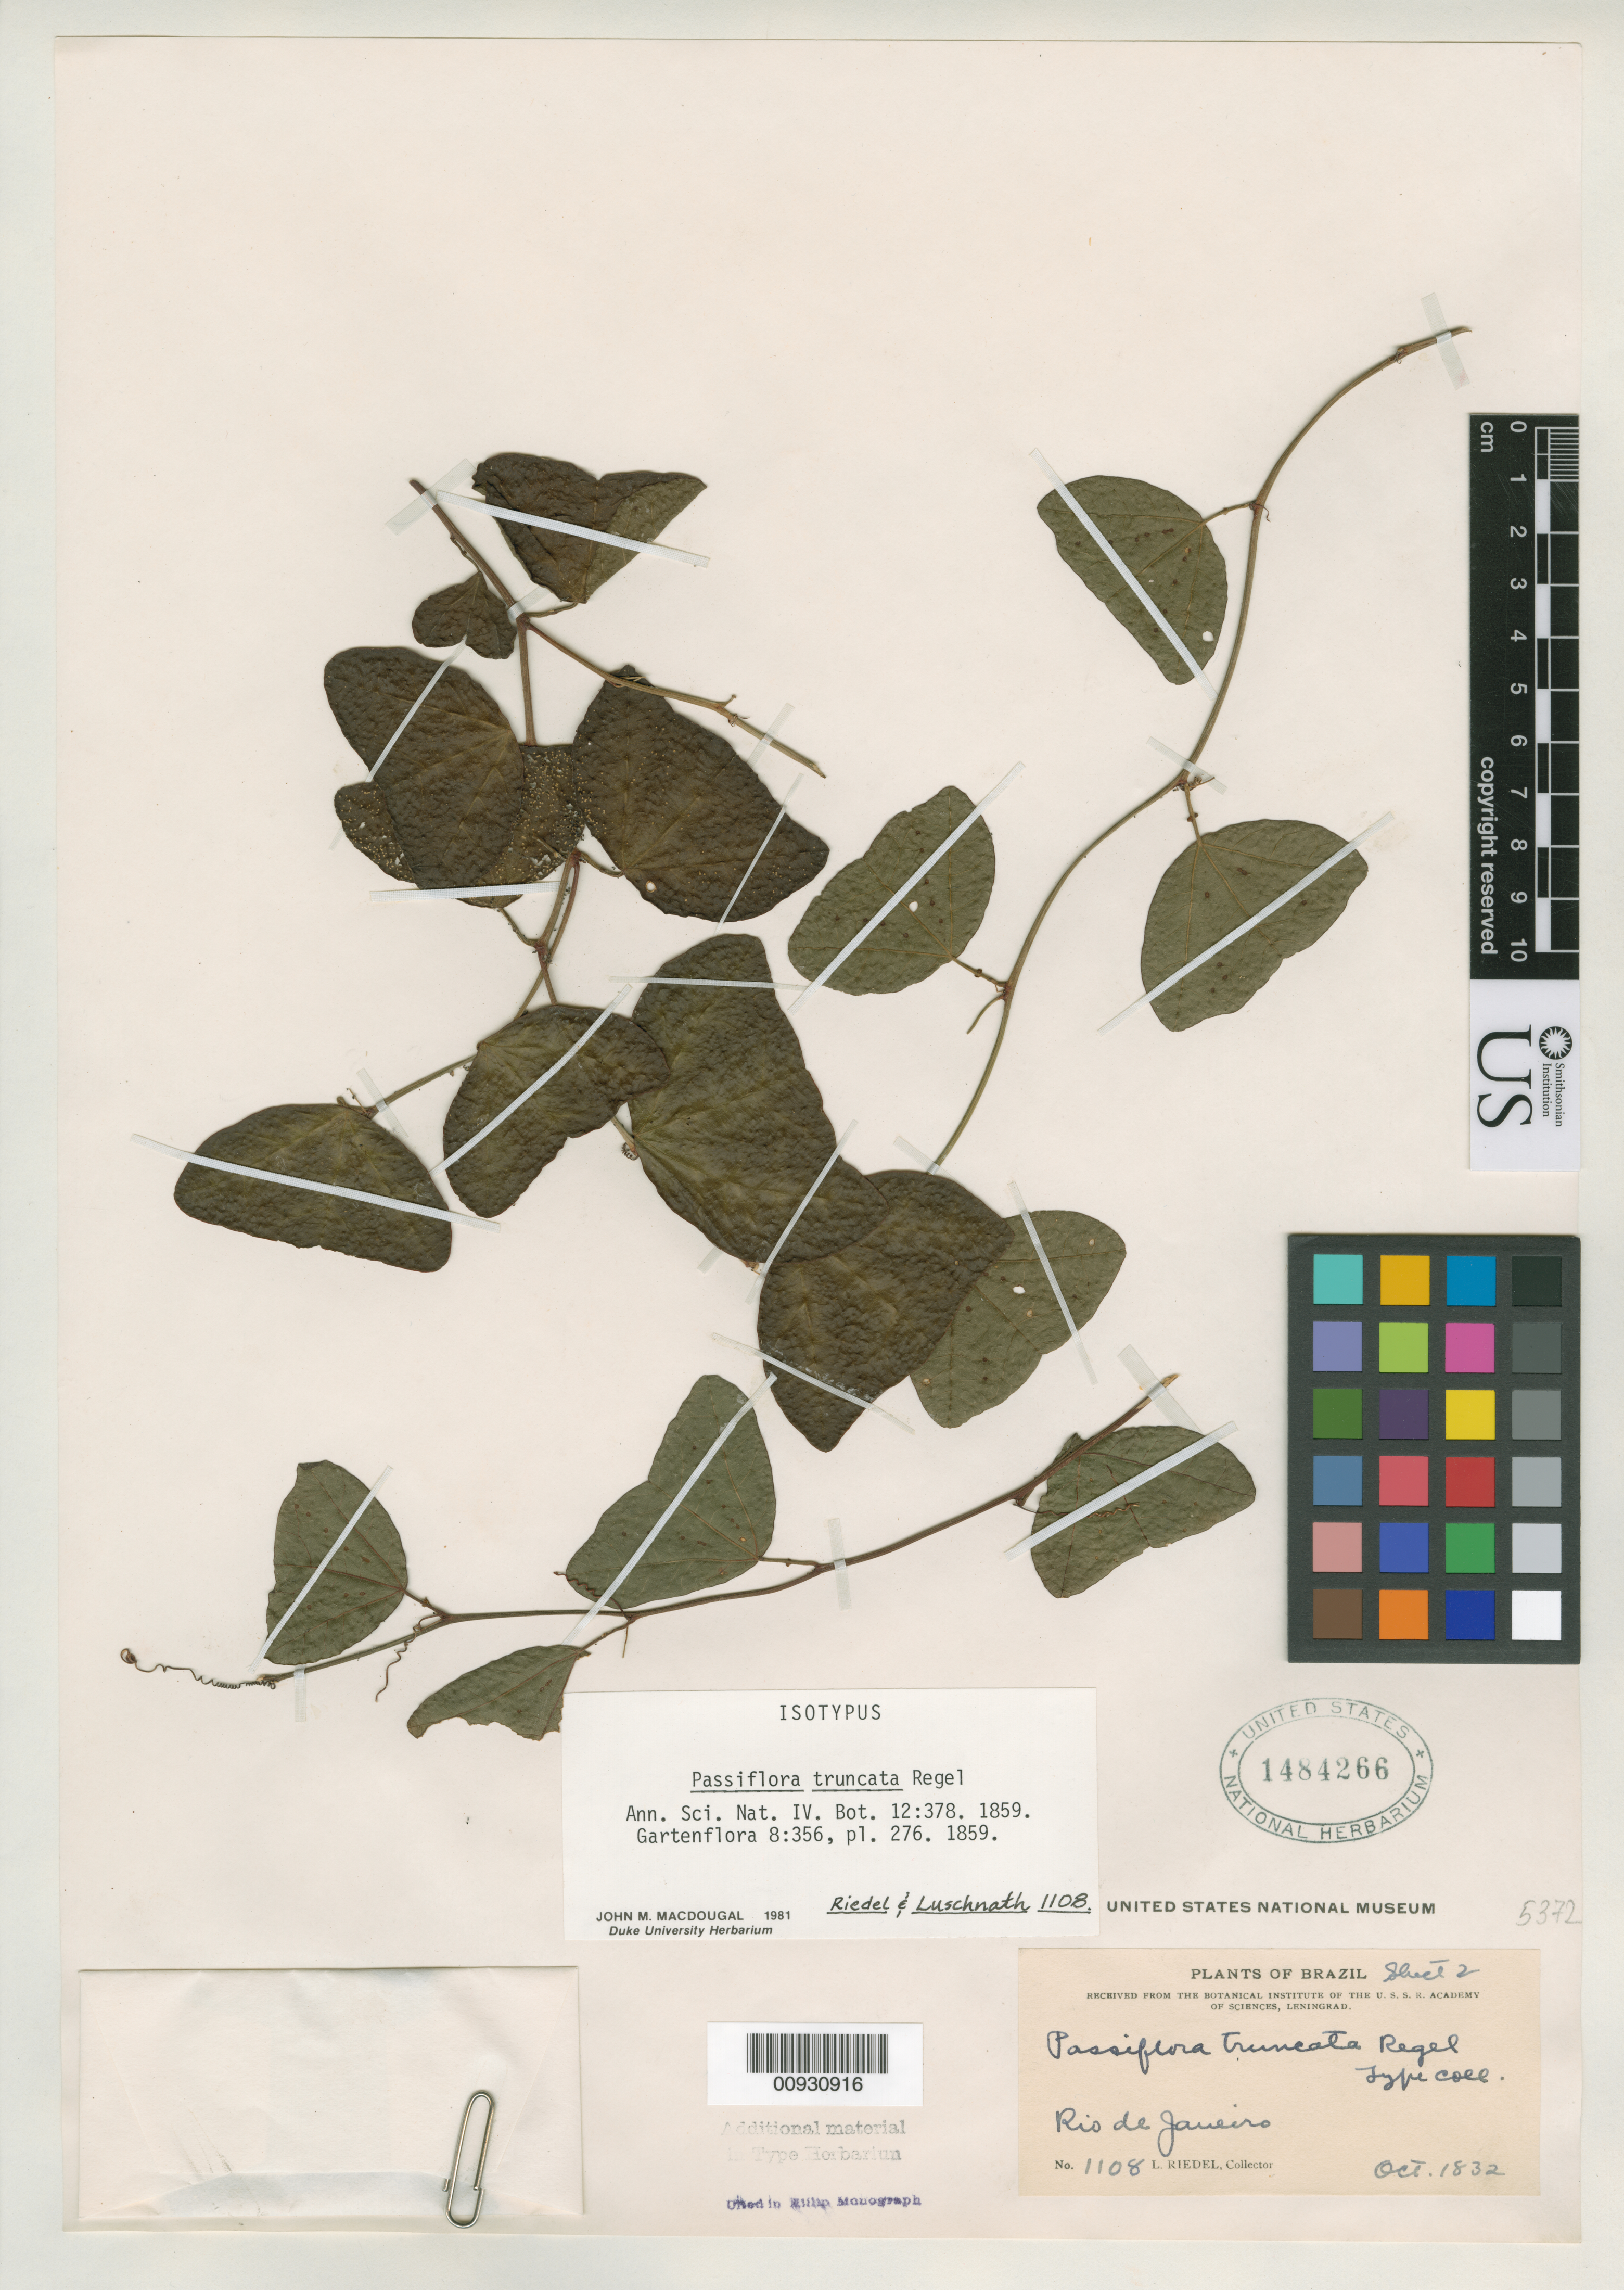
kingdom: Plantae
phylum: Tracheophyta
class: Magnoliopsida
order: Malpighiales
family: Passifloraceae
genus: Passiflora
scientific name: Passiflora truncata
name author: Regel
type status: Possible Type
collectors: L. Riedel & B. Luschnath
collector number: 1108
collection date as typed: Oct 1832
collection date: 1832-10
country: Brazil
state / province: Rio de Janeiro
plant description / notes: Also published in Gartenfl. 8: 356 (1859).; No indication of type in protologue. Annotated as "isotype" by MacDougal (1981).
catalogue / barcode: US 1484266